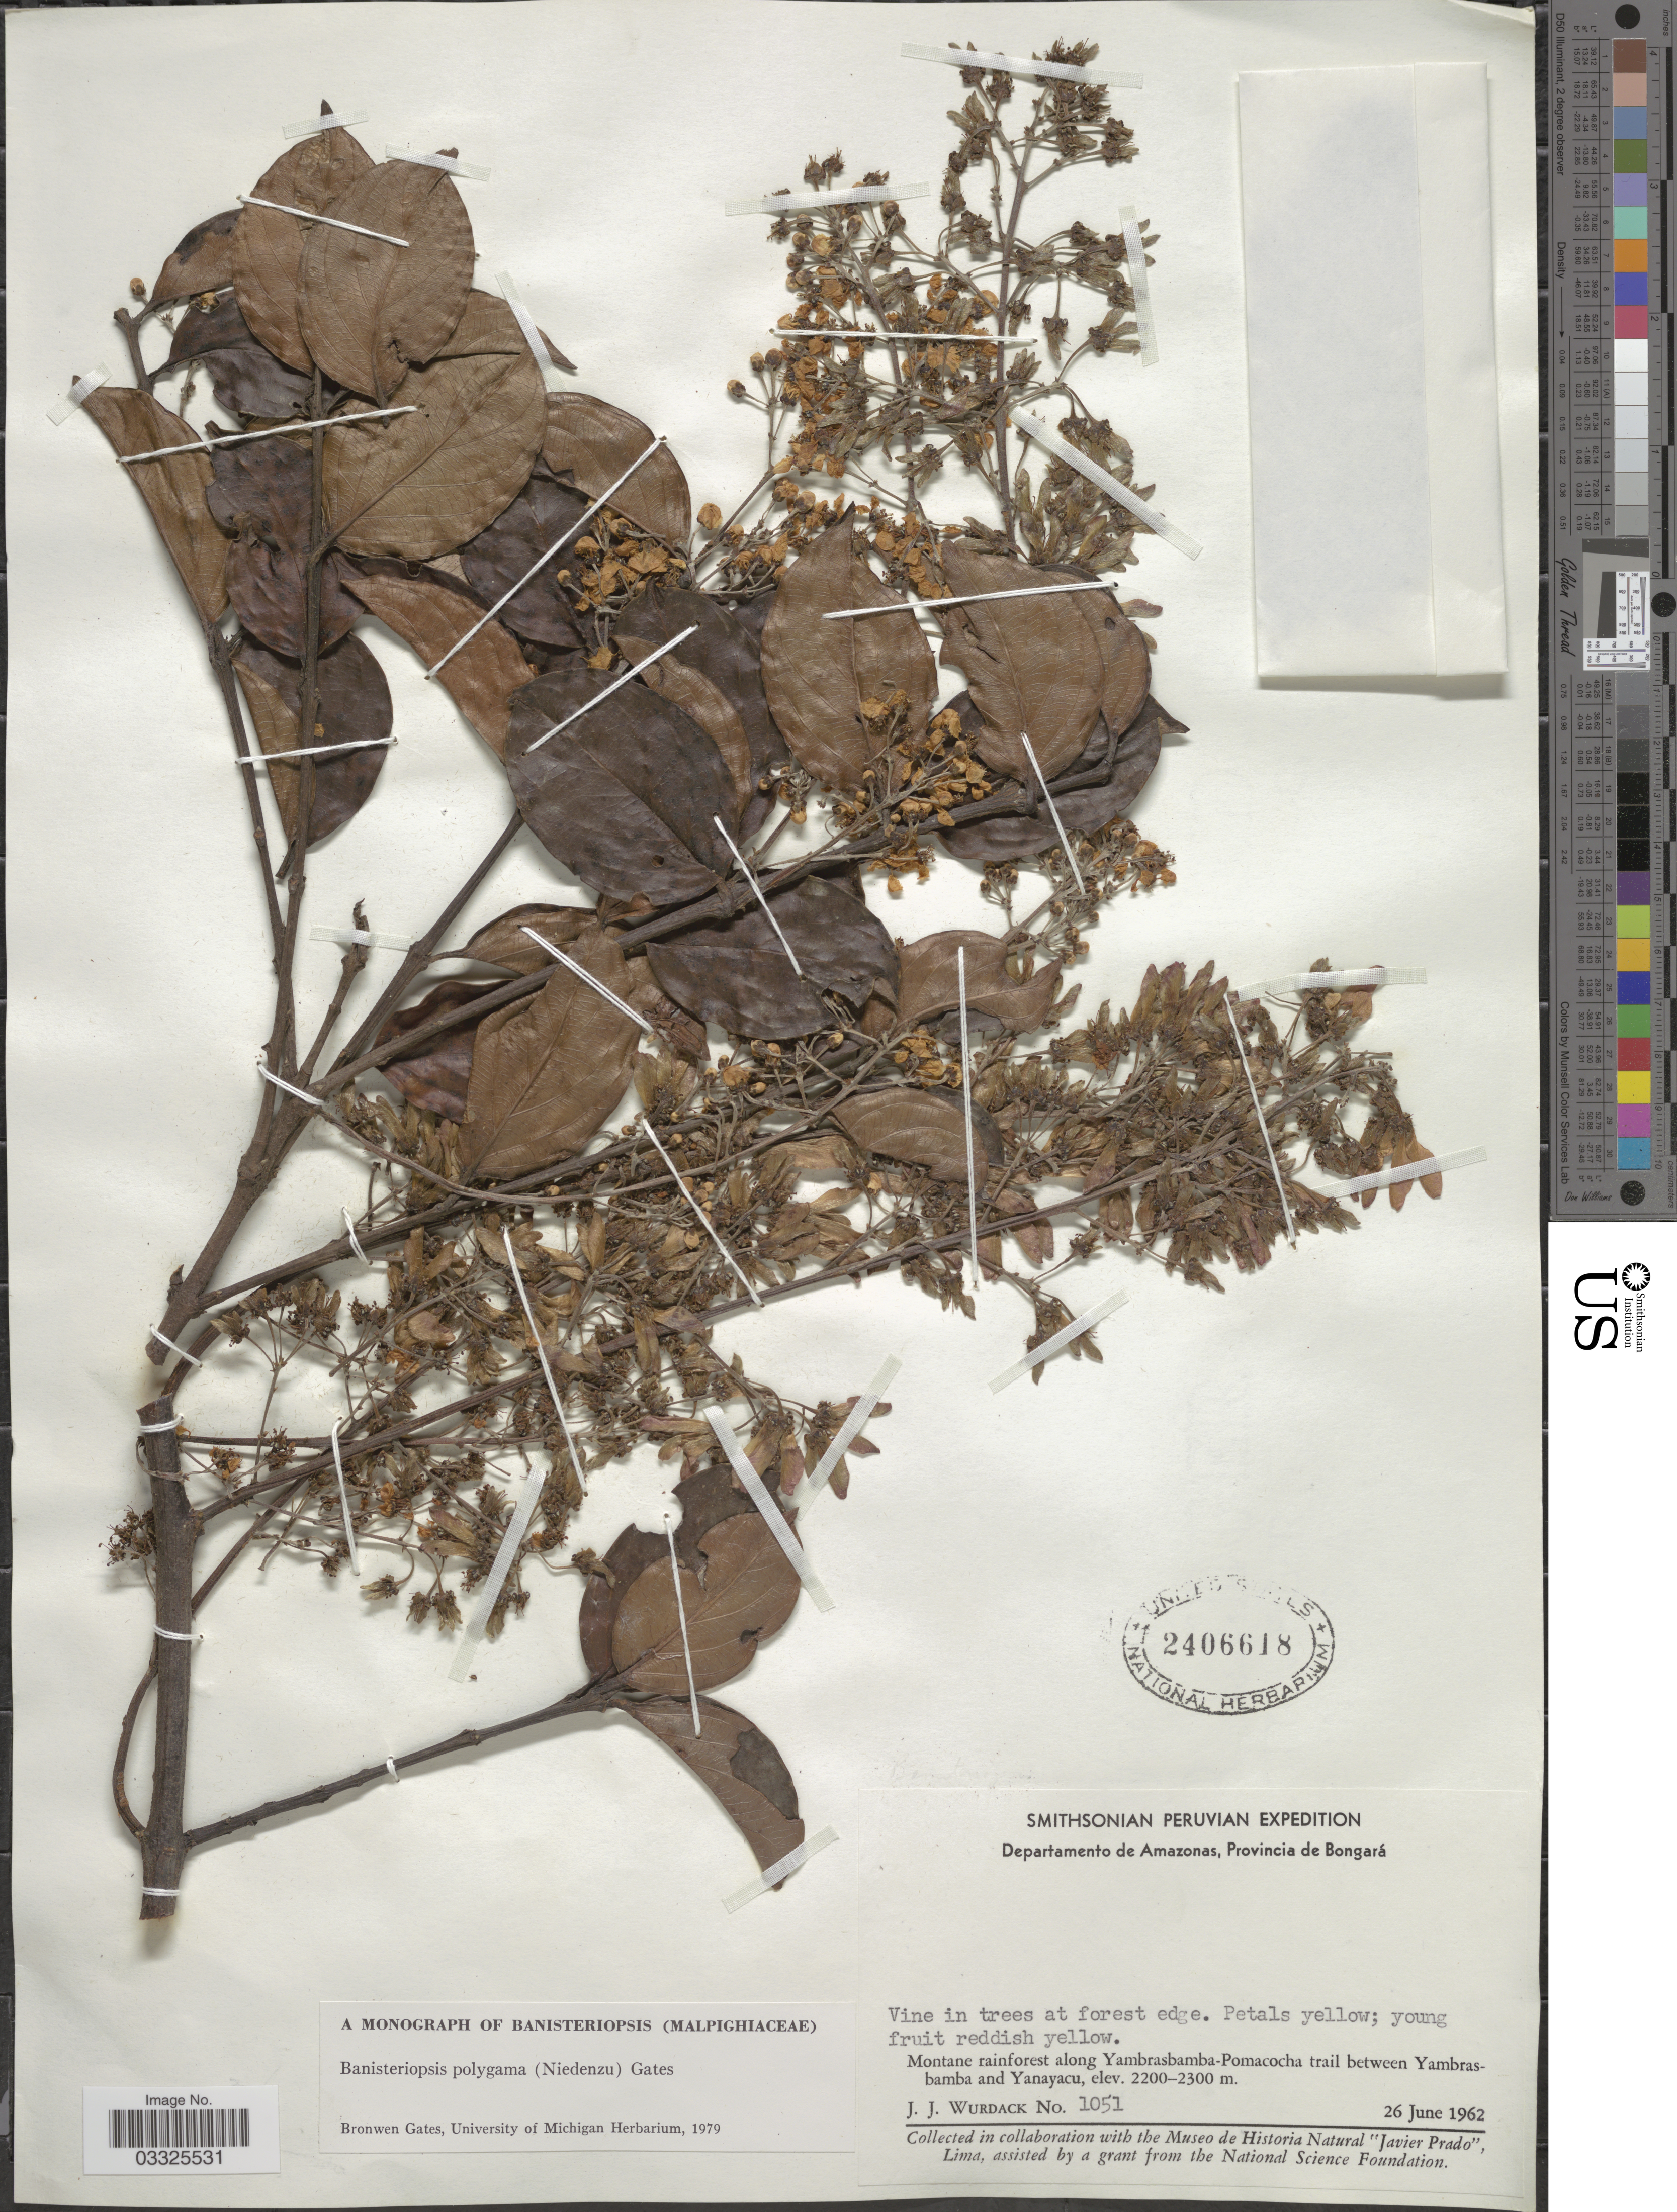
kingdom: Plantae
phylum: Tracheophyta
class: Magnoliopsida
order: Malpighiales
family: Malpighiaceae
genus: Banisteriopsis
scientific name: Banisteriopsis polygama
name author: (Nied.) B. Gates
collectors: J. J. Wurdack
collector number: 1051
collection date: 1962-06-26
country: Peru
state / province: Amazonas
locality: Departamento de Amazonas, Provincia de Bongará. Montane rainforest along Yambrasbamba-Pomacocha trail between Yambrasbamba and Yanayacu.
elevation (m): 2200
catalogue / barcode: US 2406618